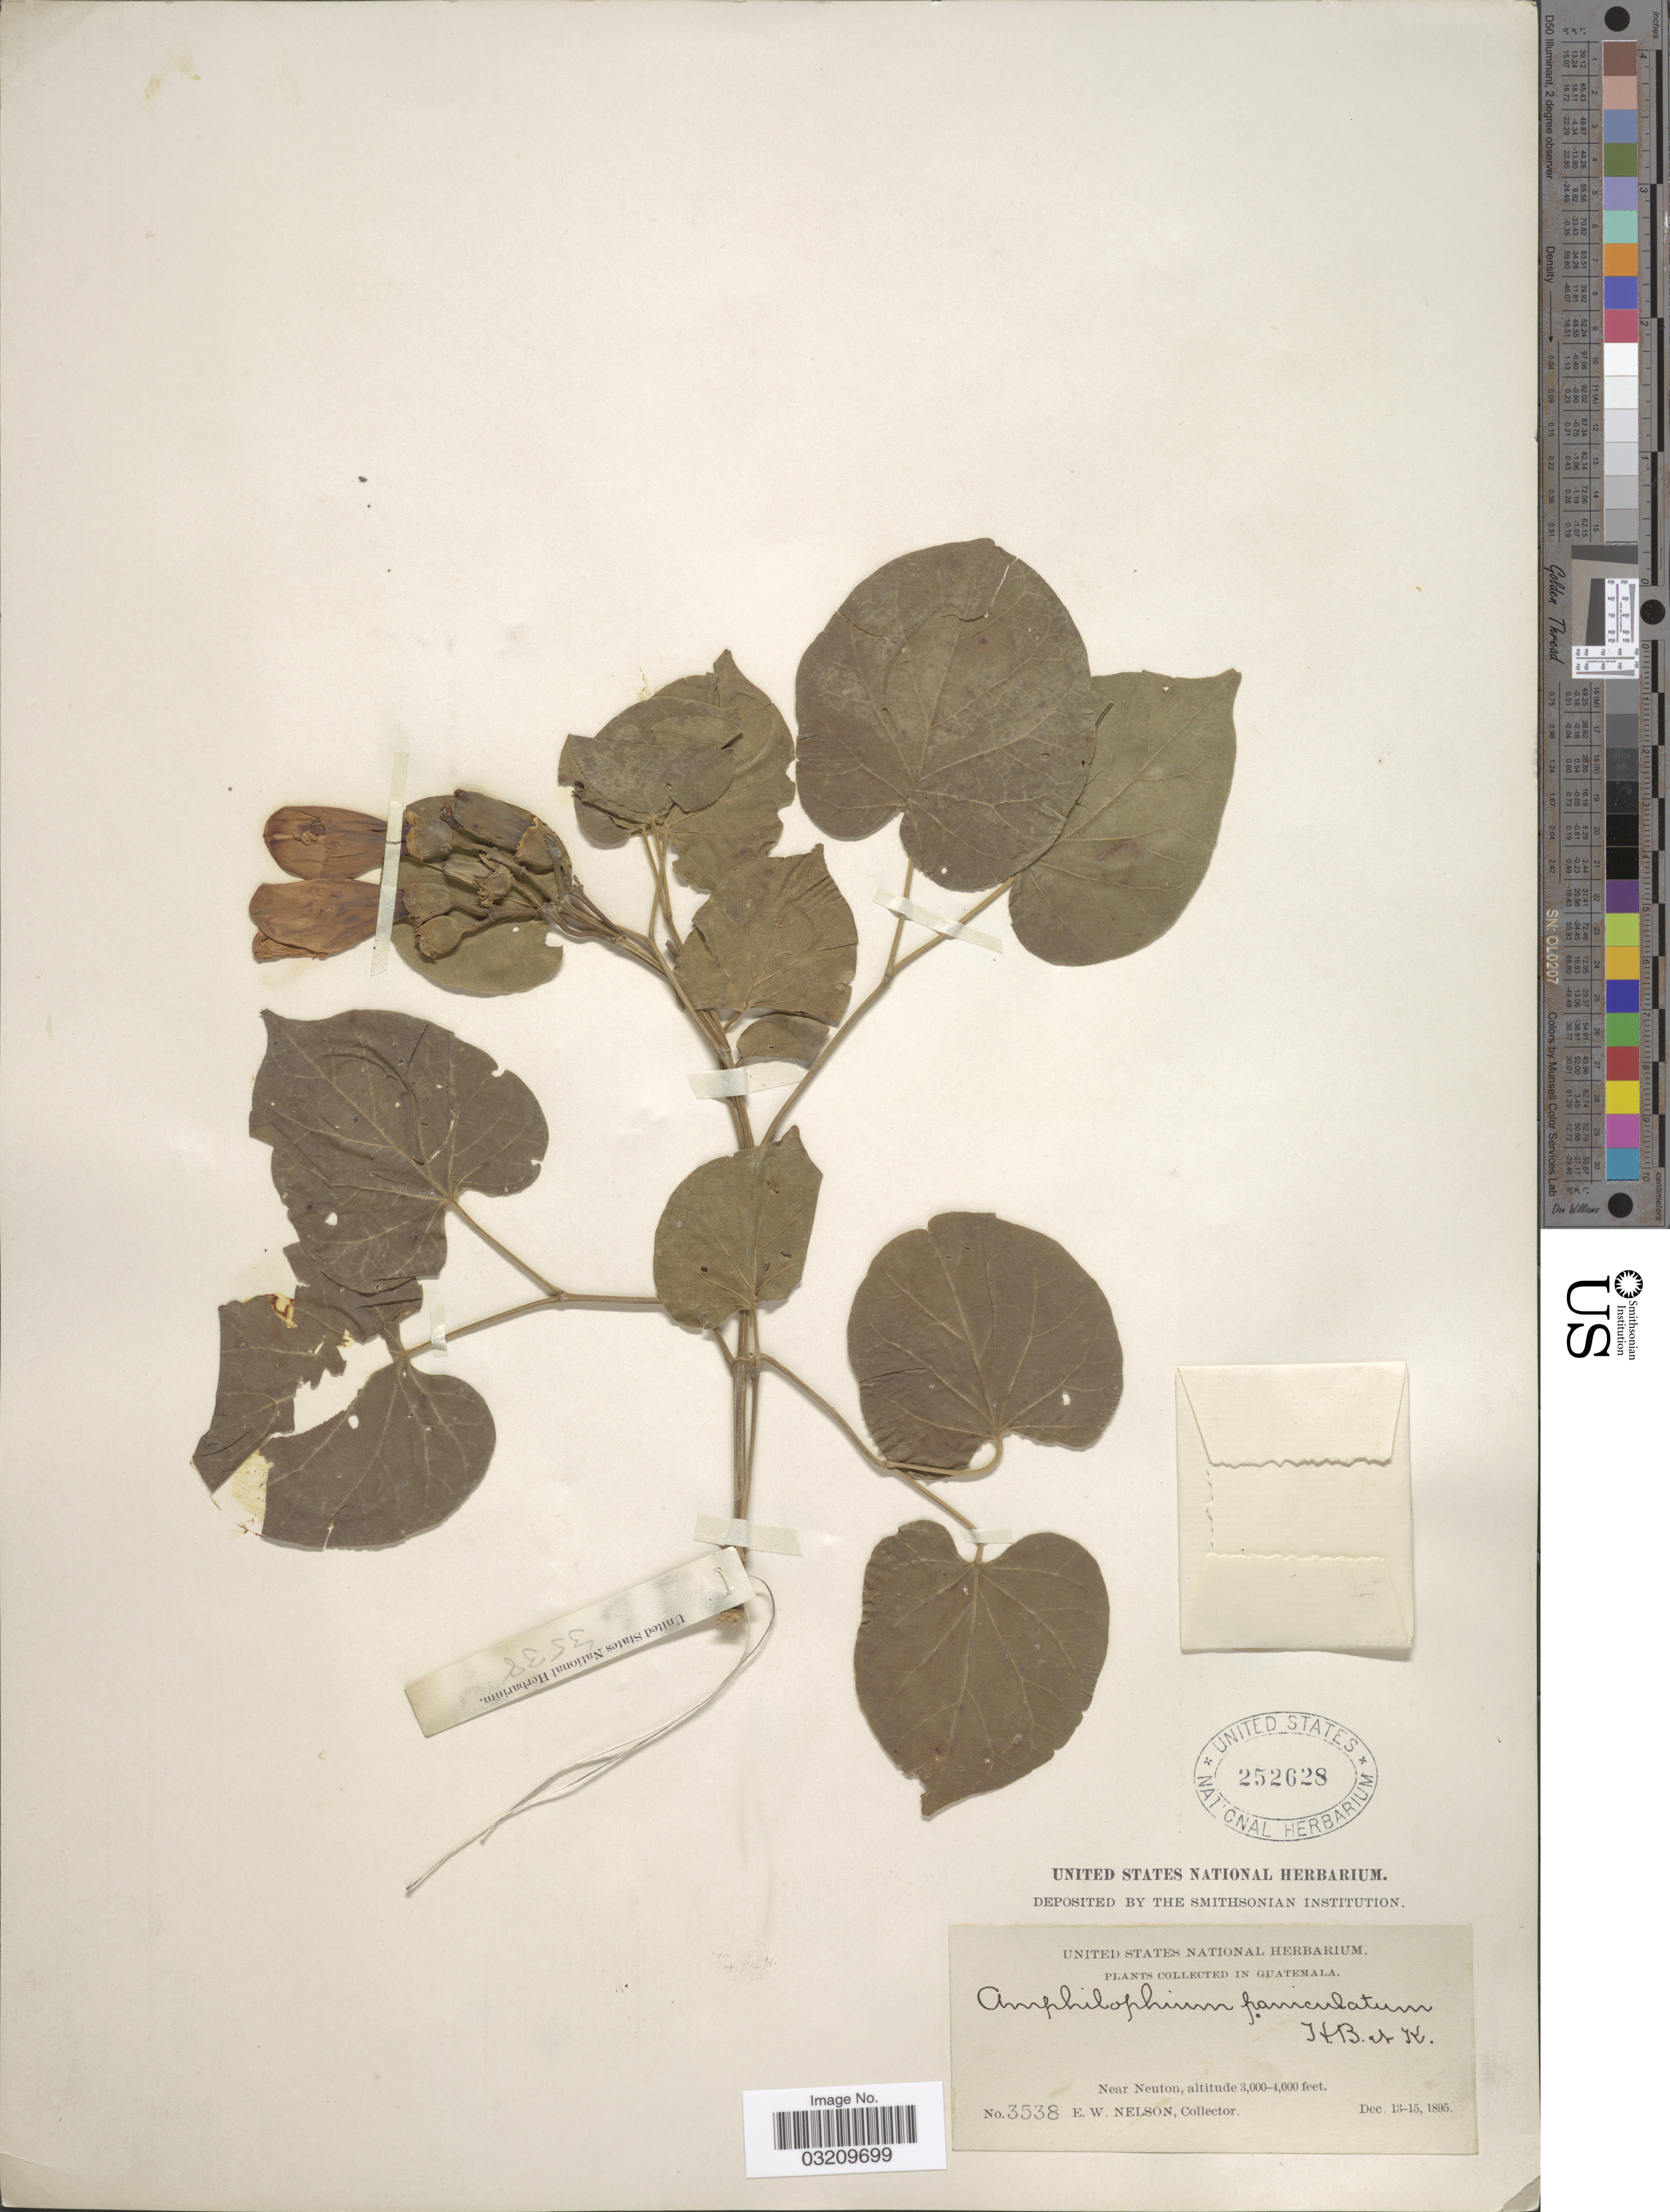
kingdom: Plantae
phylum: Tracheophyta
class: Magnoliopsida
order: Lamiales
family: Bignoniaceae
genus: Amphilophium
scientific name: Amphilophium paniculatum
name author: (L.) Kunth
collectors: E. W. Nelson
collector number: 3538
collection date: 1895-12-13/1895-12-15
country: Guatemala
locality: Near Neuton.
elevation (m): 914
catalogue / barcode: US 252628